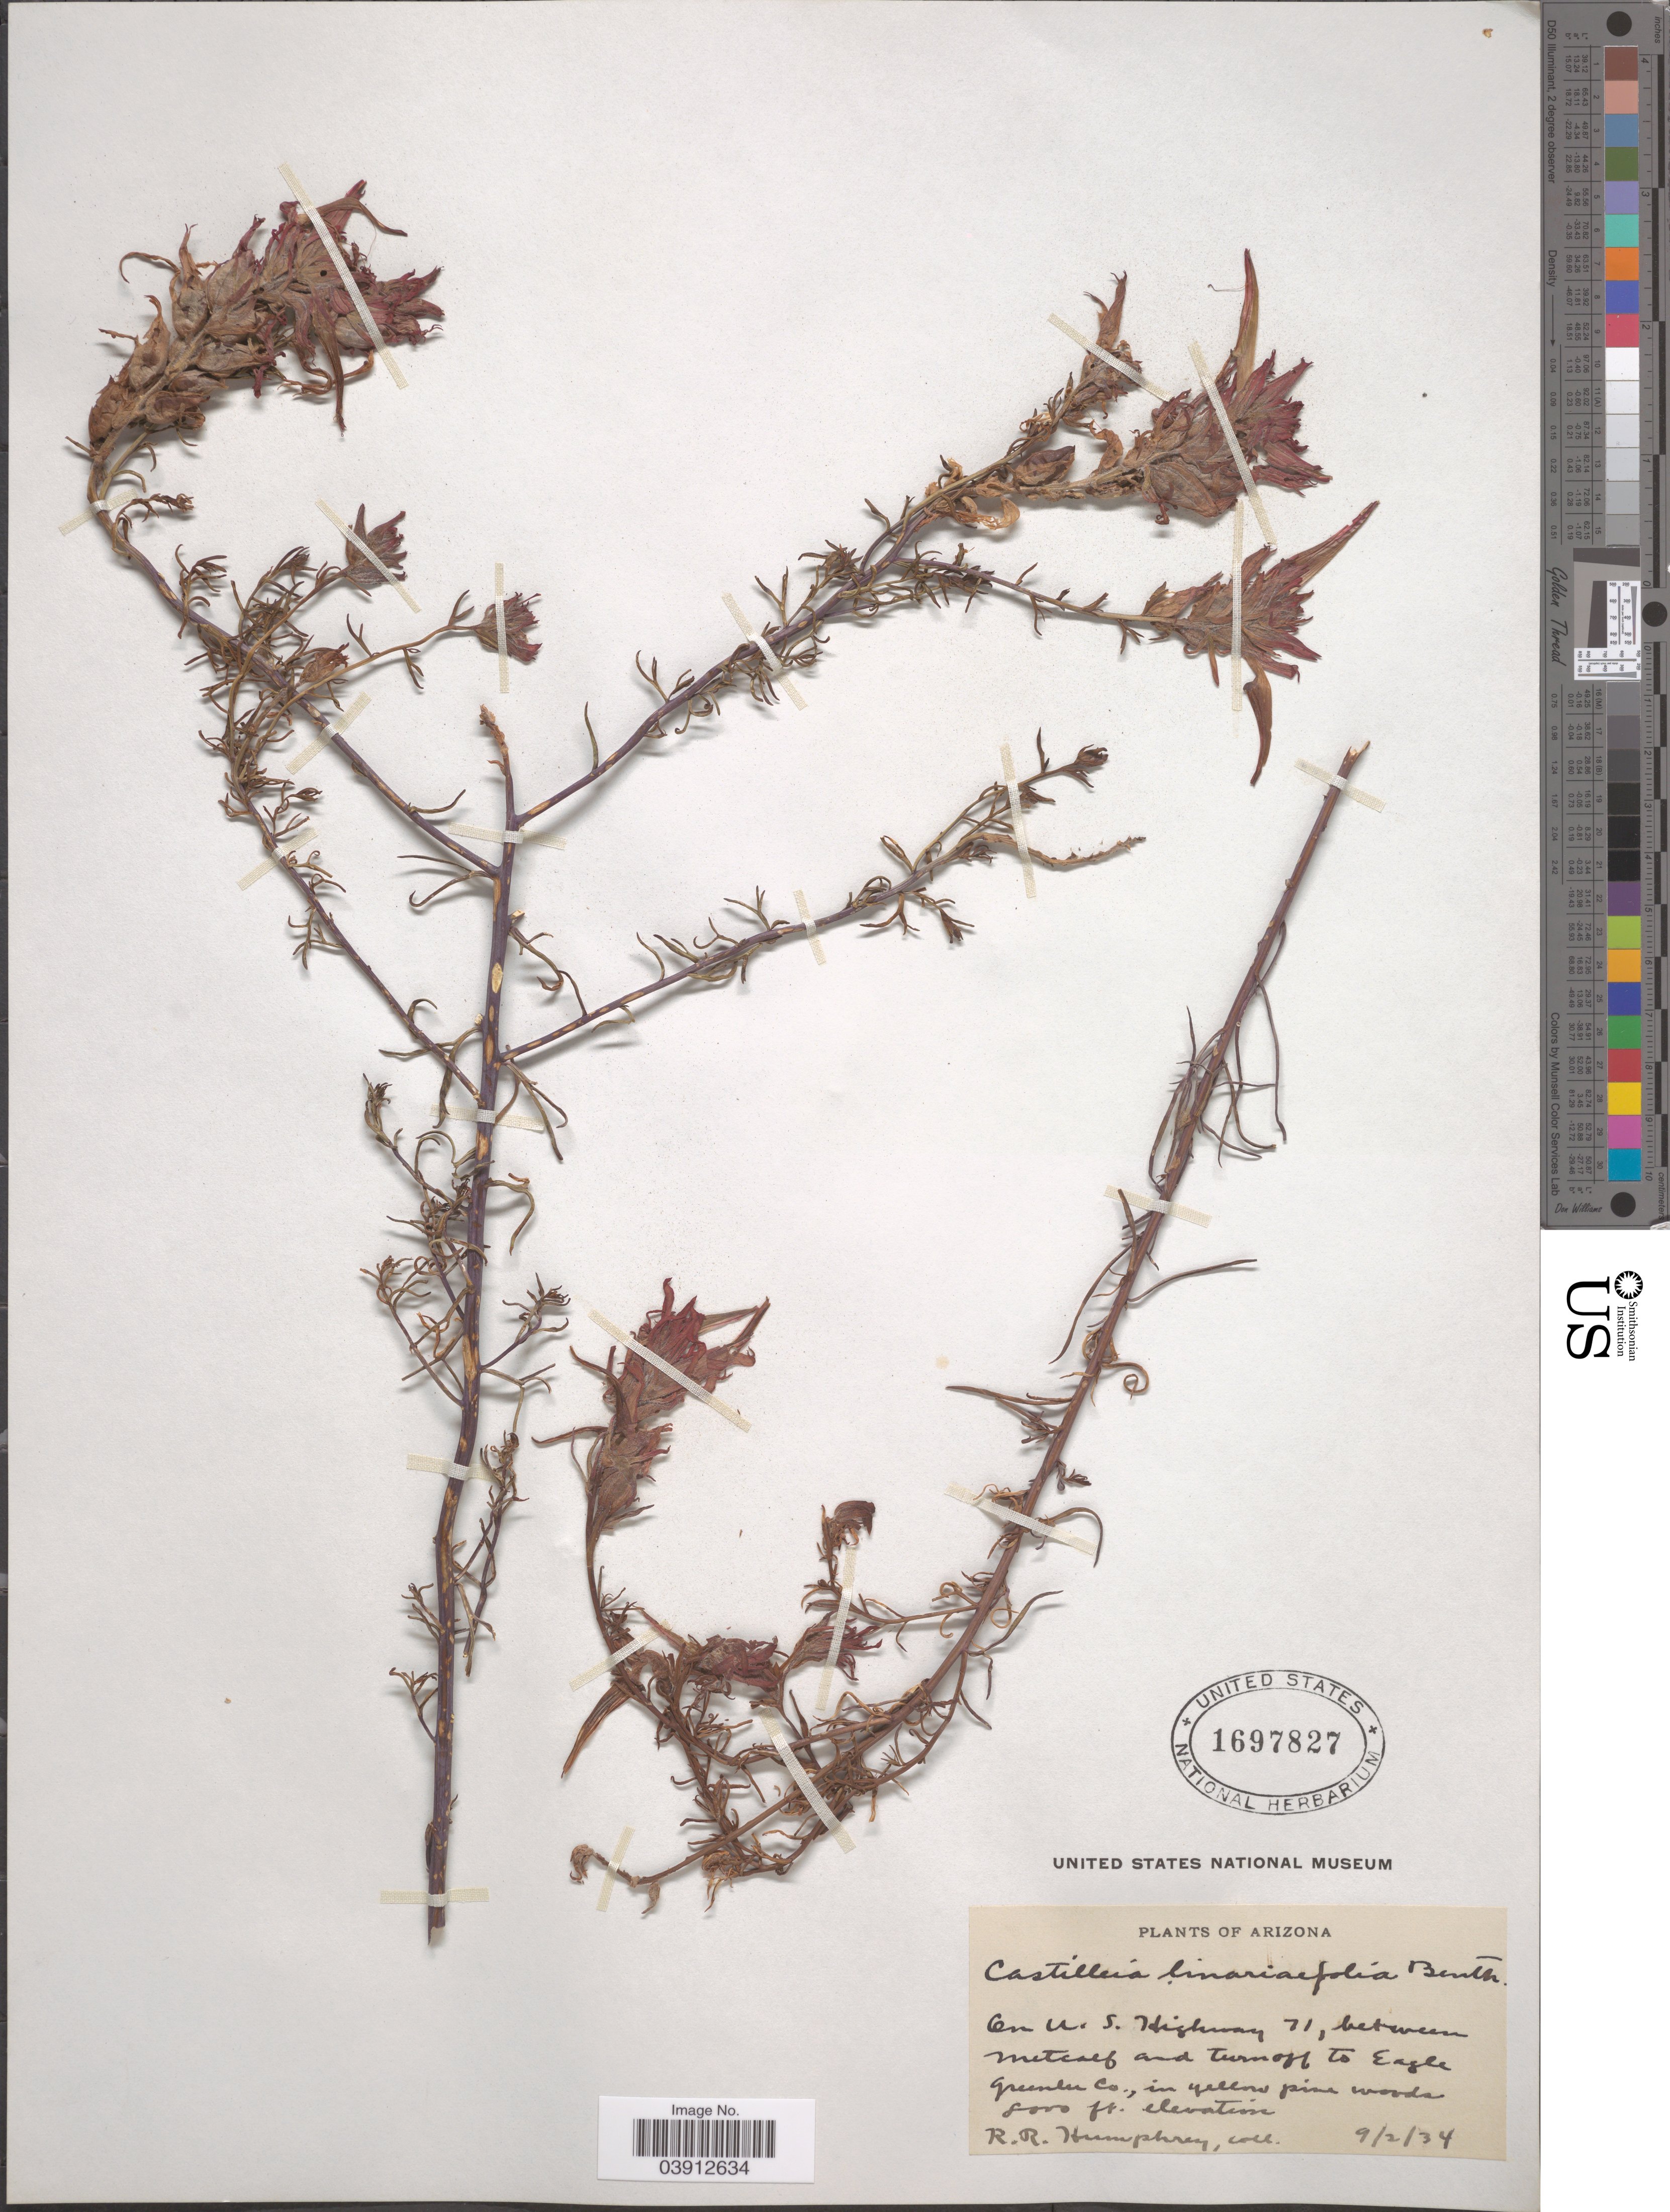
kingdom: Plantae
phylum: Tracheophyta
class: Magnoliopsida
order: Lamiales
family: Orobanchaceae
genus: Castilleja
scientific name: Castilleja linariifolia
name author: Benth.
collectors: R. Humphrey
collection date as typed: Transcribed d/m/y: 2/9/34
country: United States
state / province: Arizona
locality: On U.S. Highway 71, between metcalf and turnoff to Eagle Greenlee Co.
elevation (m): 2438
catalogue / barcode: US 1697827